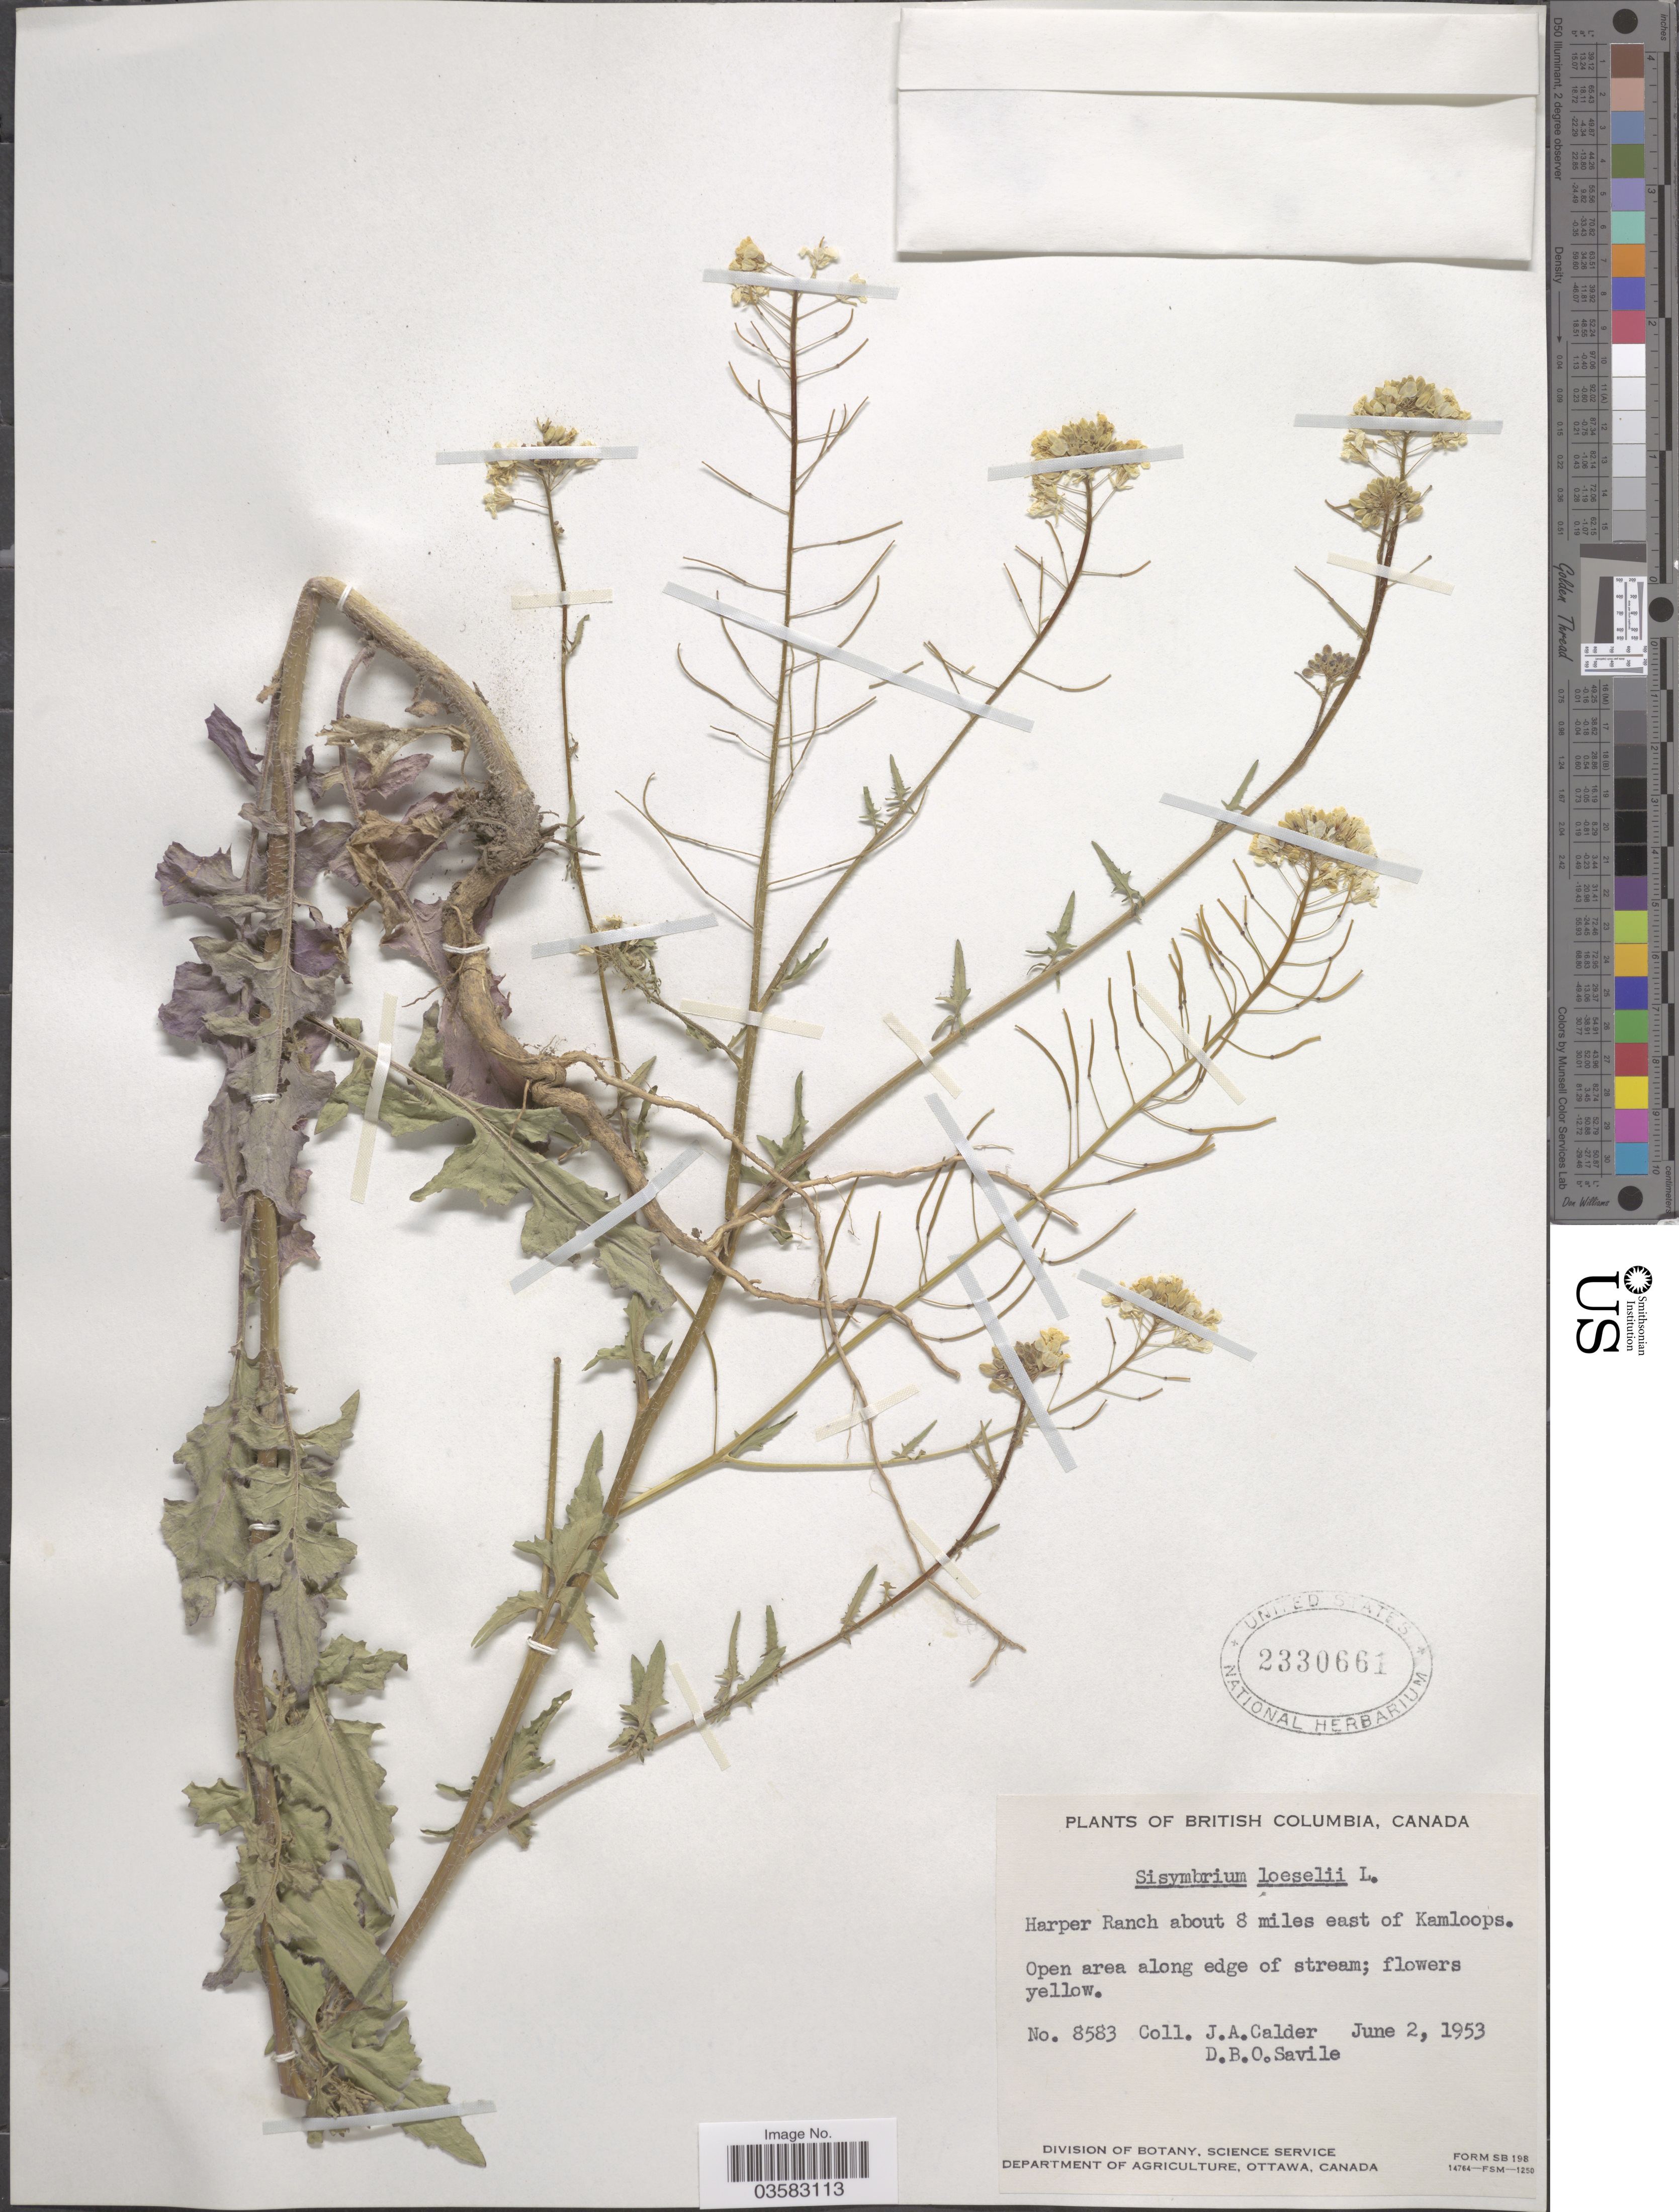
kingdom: Plantae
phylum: Tracheophyta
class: Magnoliopsida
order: Brassicales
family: Brassicaceae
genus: Sisymbrium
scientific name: Sisymbrium loeselii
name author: L.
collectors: J. A. Calder & D. Savile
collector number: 8583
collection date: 1953-06-02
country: Canada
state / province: British Columbia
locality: Harper Ranch about 8 miles east of Kamloops.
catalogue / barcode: US 2330661